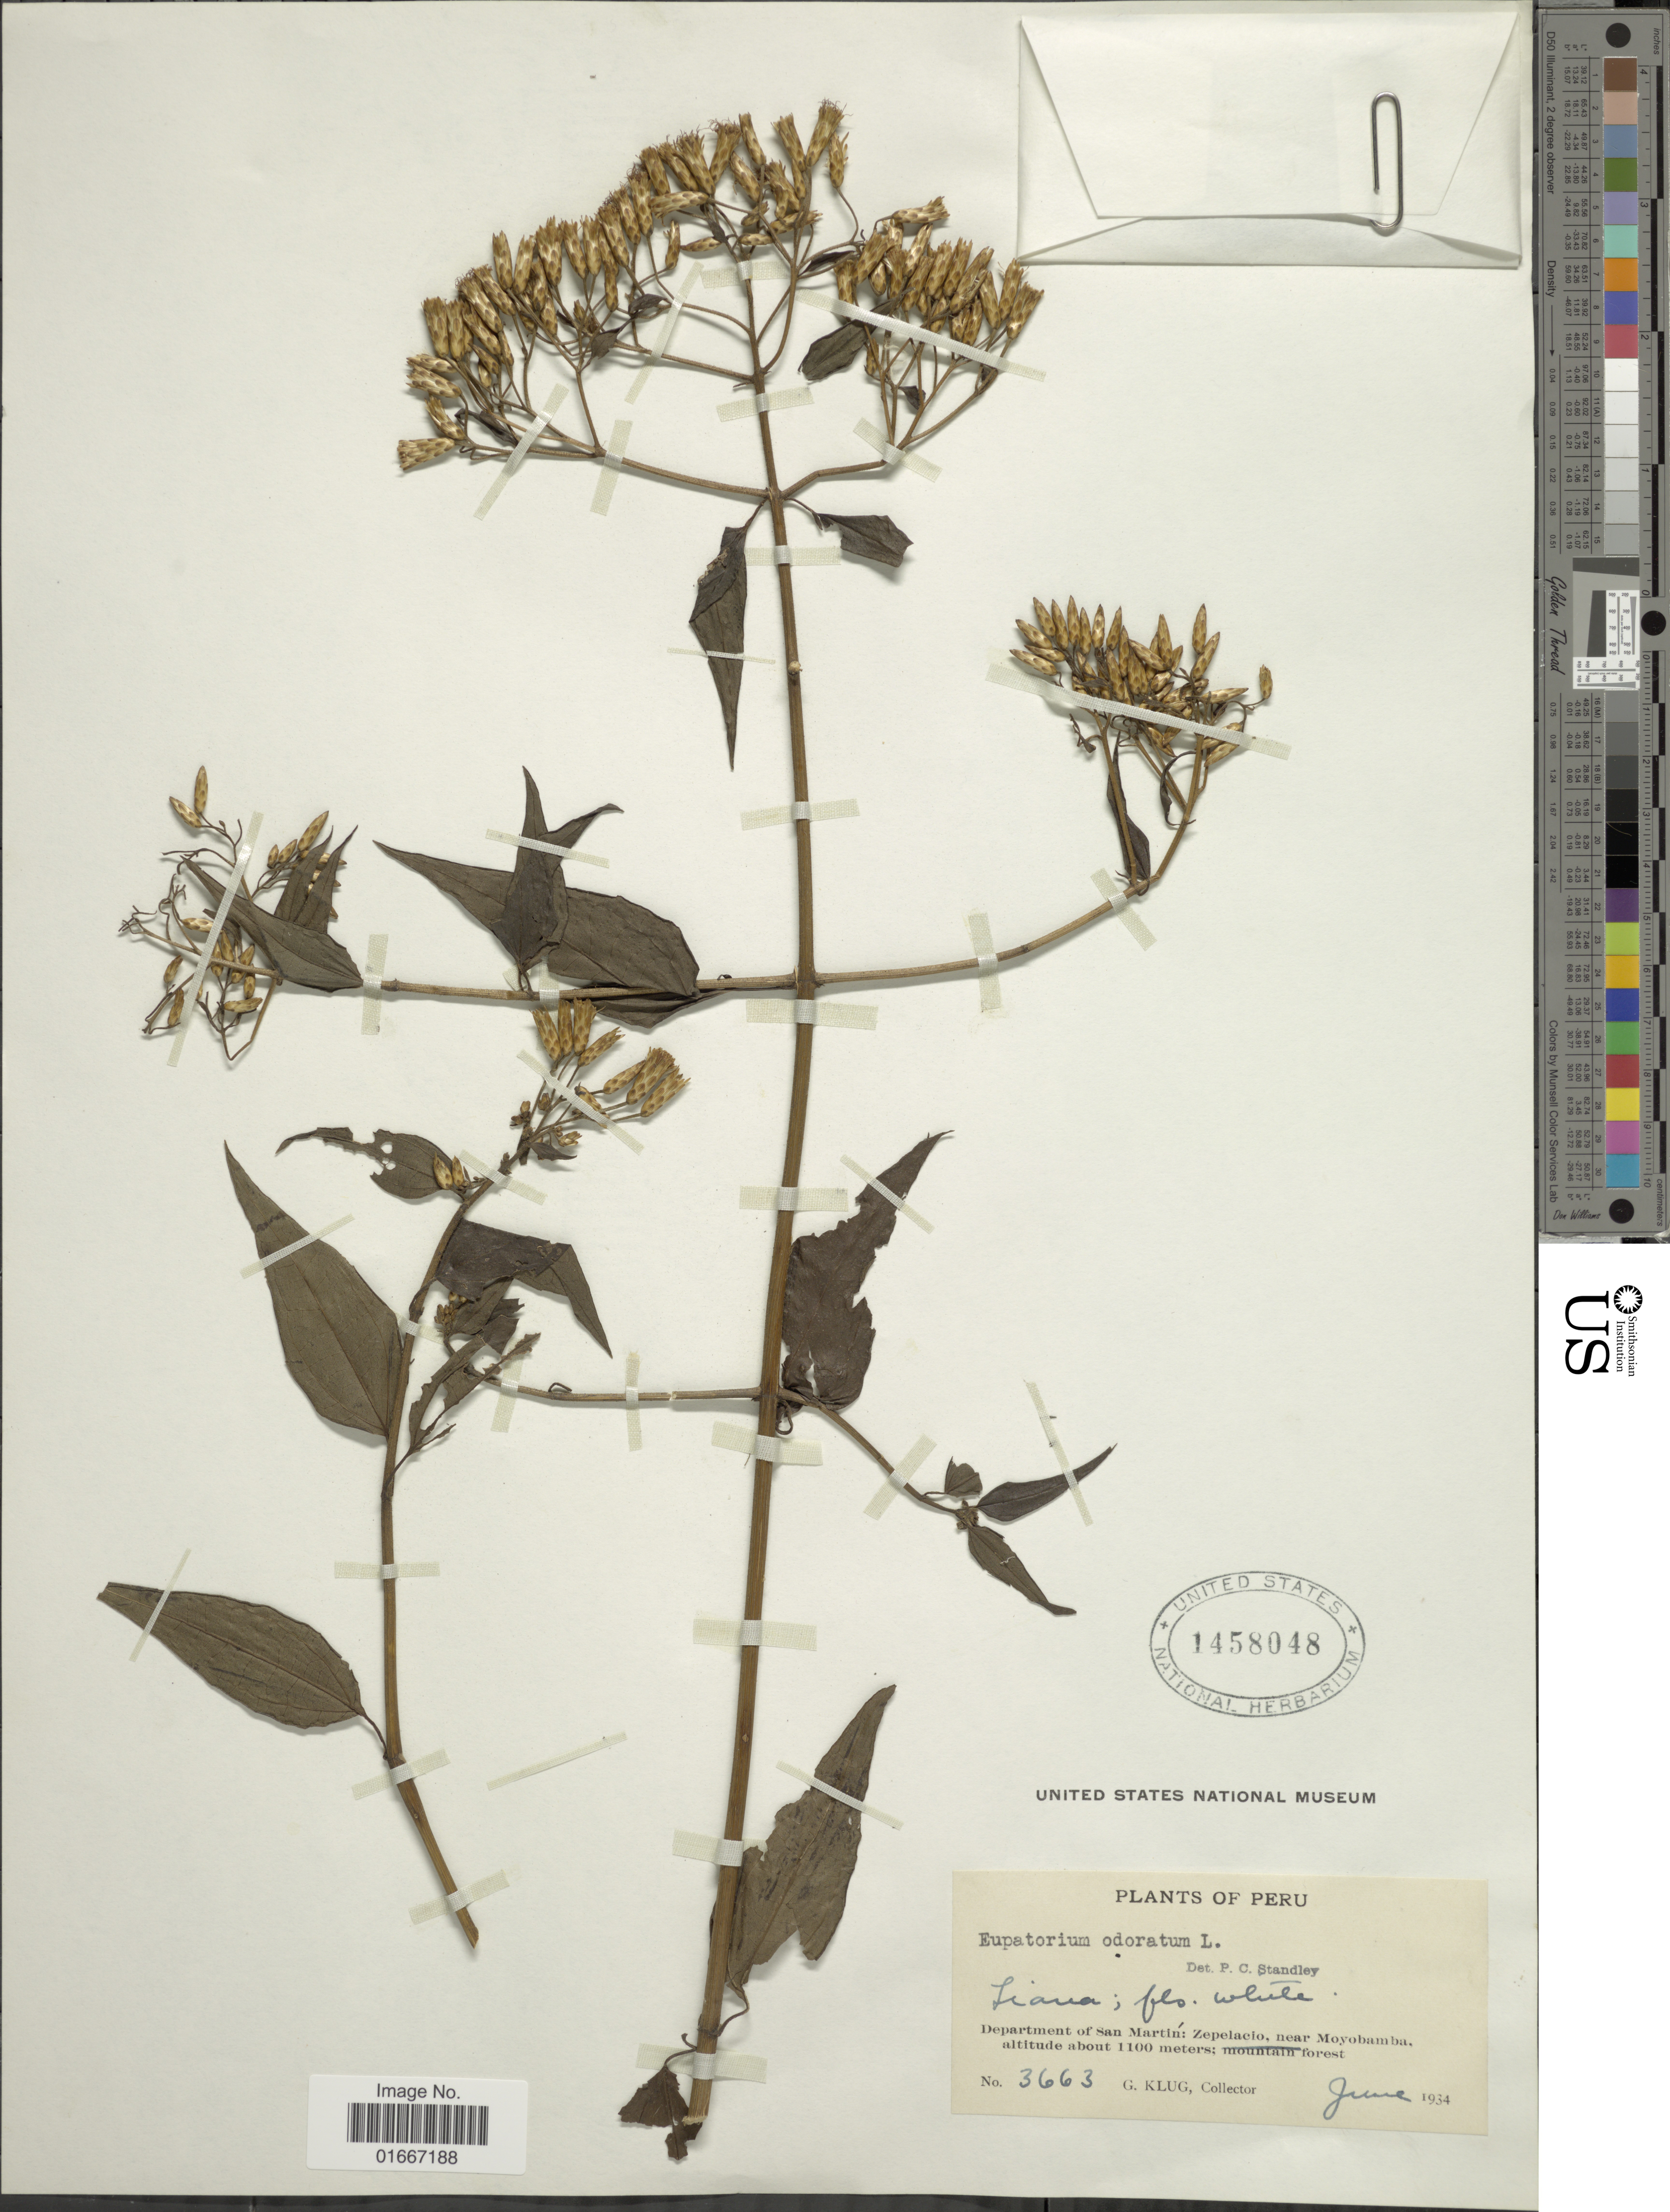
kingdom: Plantae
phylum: Tracheophyta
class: Magnoliopsida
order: Asterales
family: Asteraceae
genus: Chromolaena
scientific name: Chromolaena odorata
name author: (L.) R.M. King & H. Rob.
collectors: G. Klug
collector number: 3663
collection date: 1934-06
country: Peru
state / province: San Martín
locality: Zepelacio, near Moyobamba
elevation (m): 1100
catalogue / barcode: US 1458048